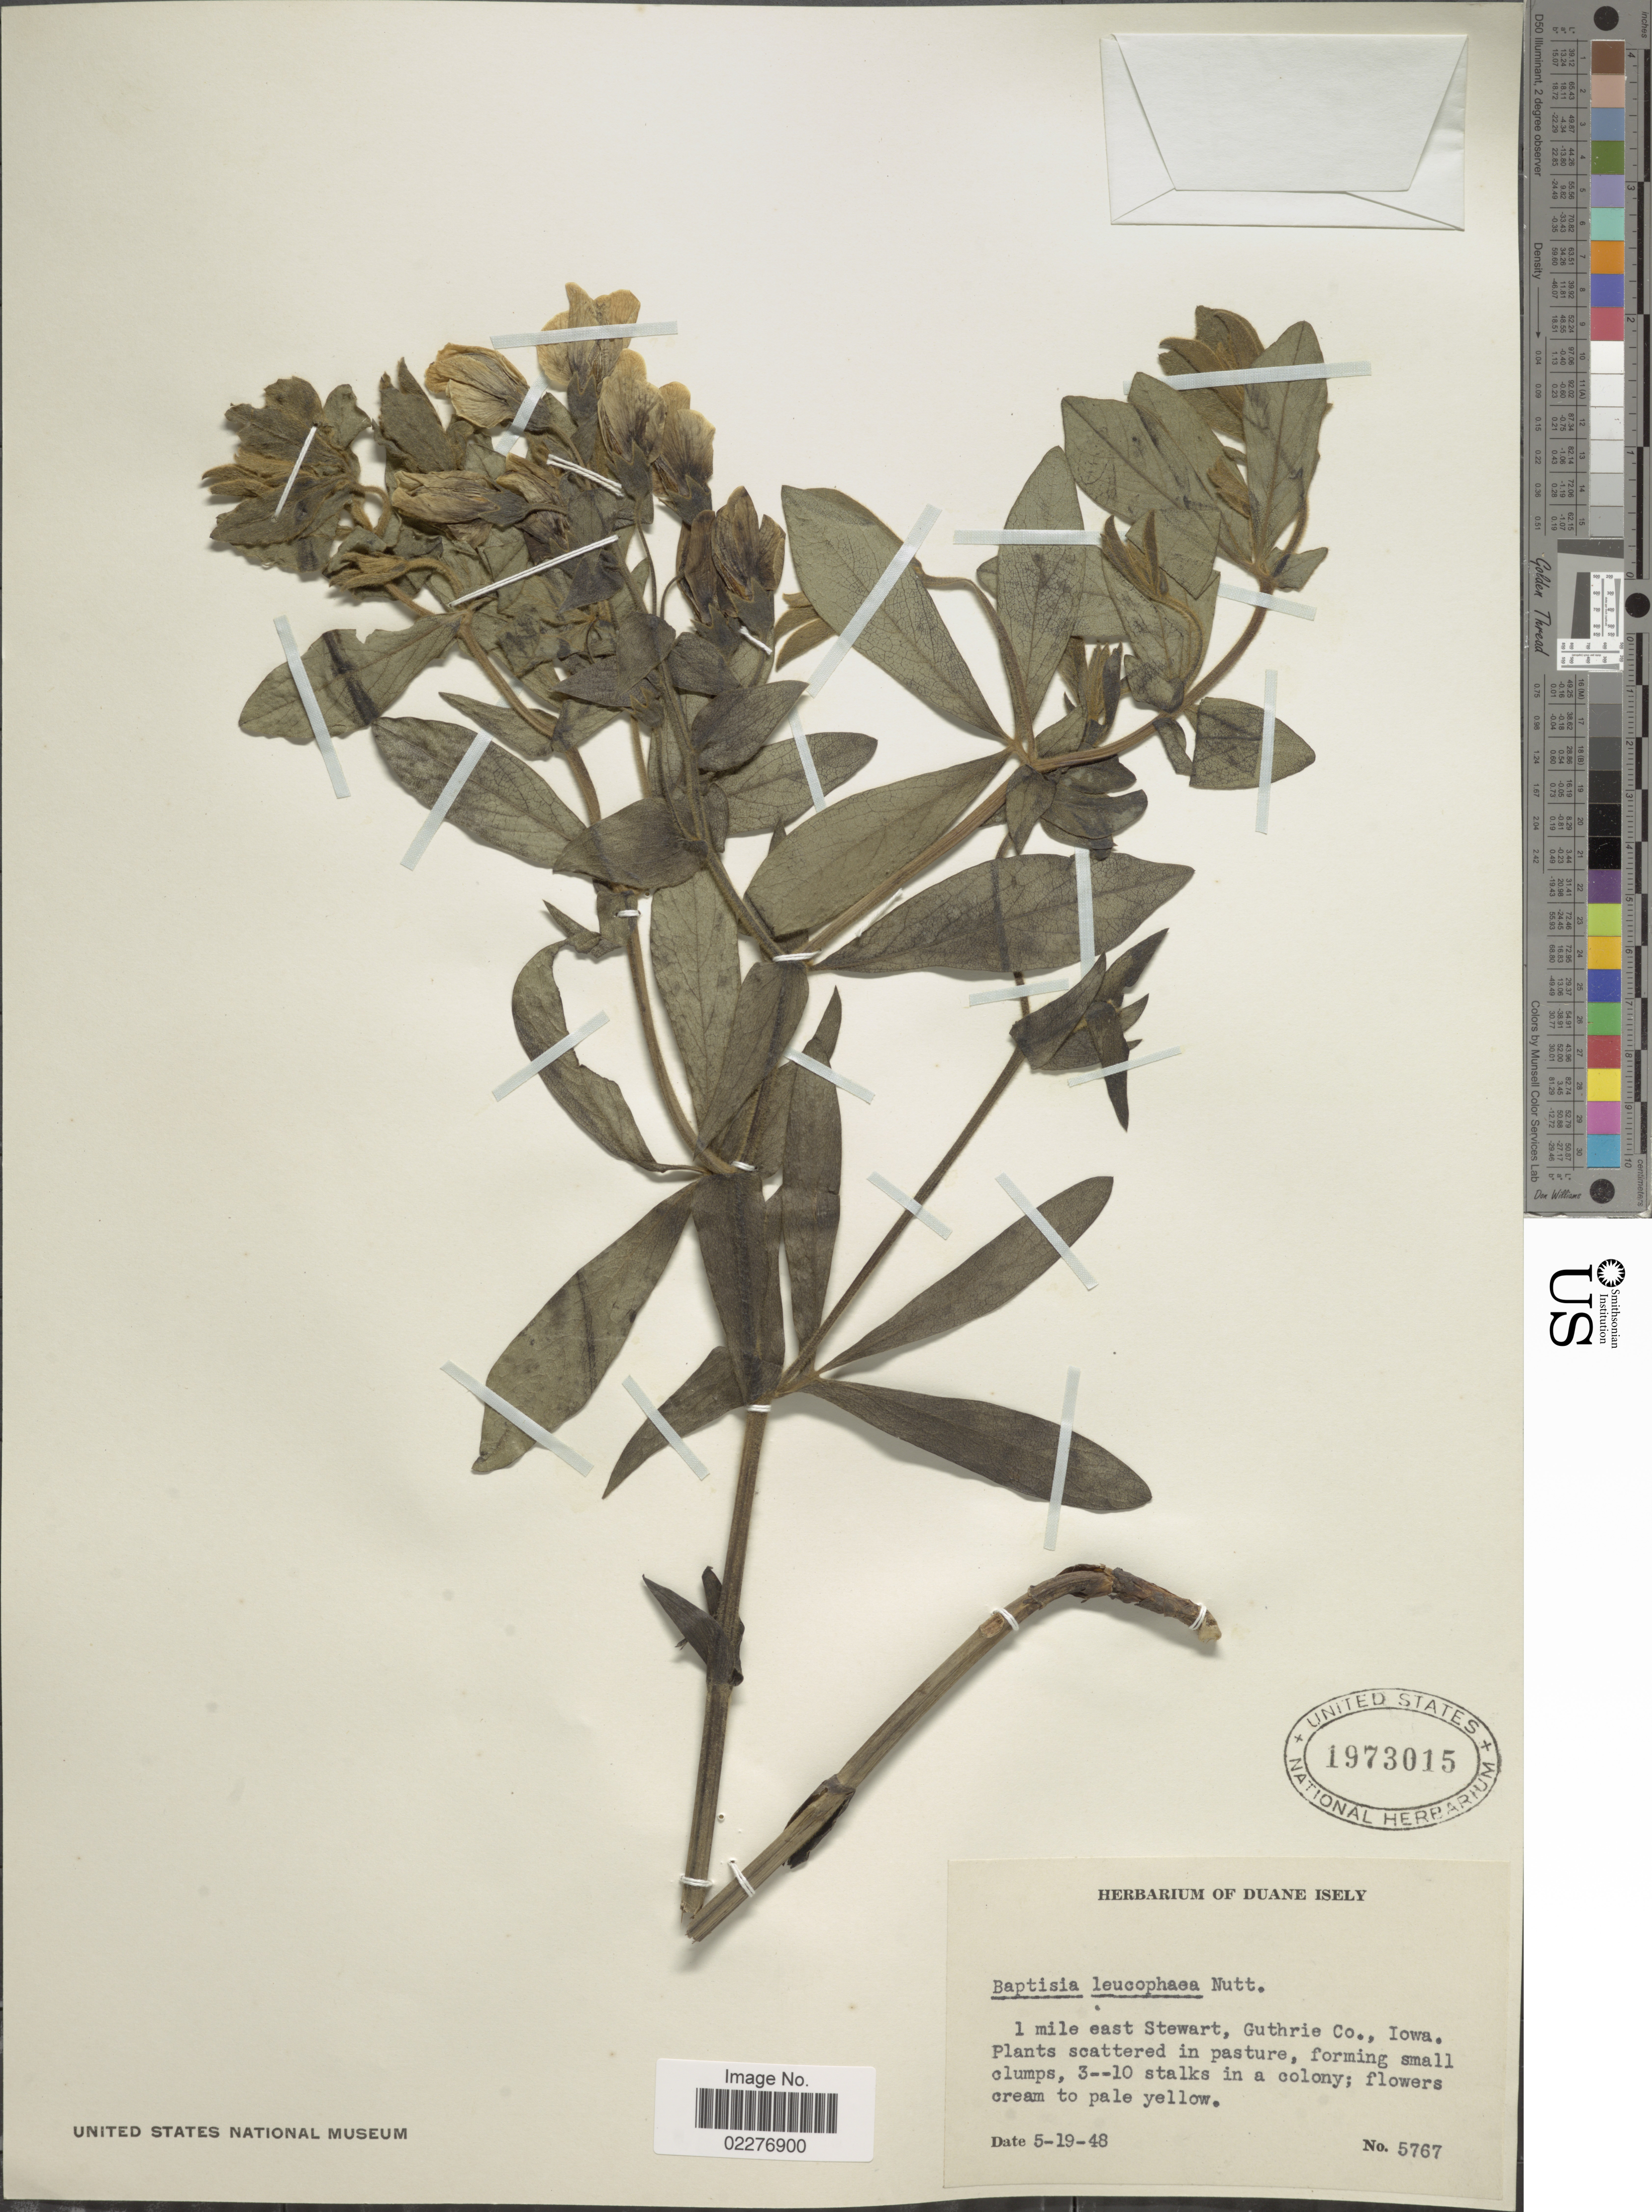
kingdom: Plantae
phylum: Tracheophyta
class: Magnoliopsida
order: Fabales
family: Fabaceae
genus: Baptisia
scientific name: Baptisia leucophaea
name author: Nutt.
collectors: ex. herb. Duane Isely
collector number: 5767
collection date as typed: Transcribed d/m/y: 19/5/48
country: United States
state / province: Iowa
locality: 1 mile east Stewart, Guthrie Co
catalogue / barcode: US 1973015